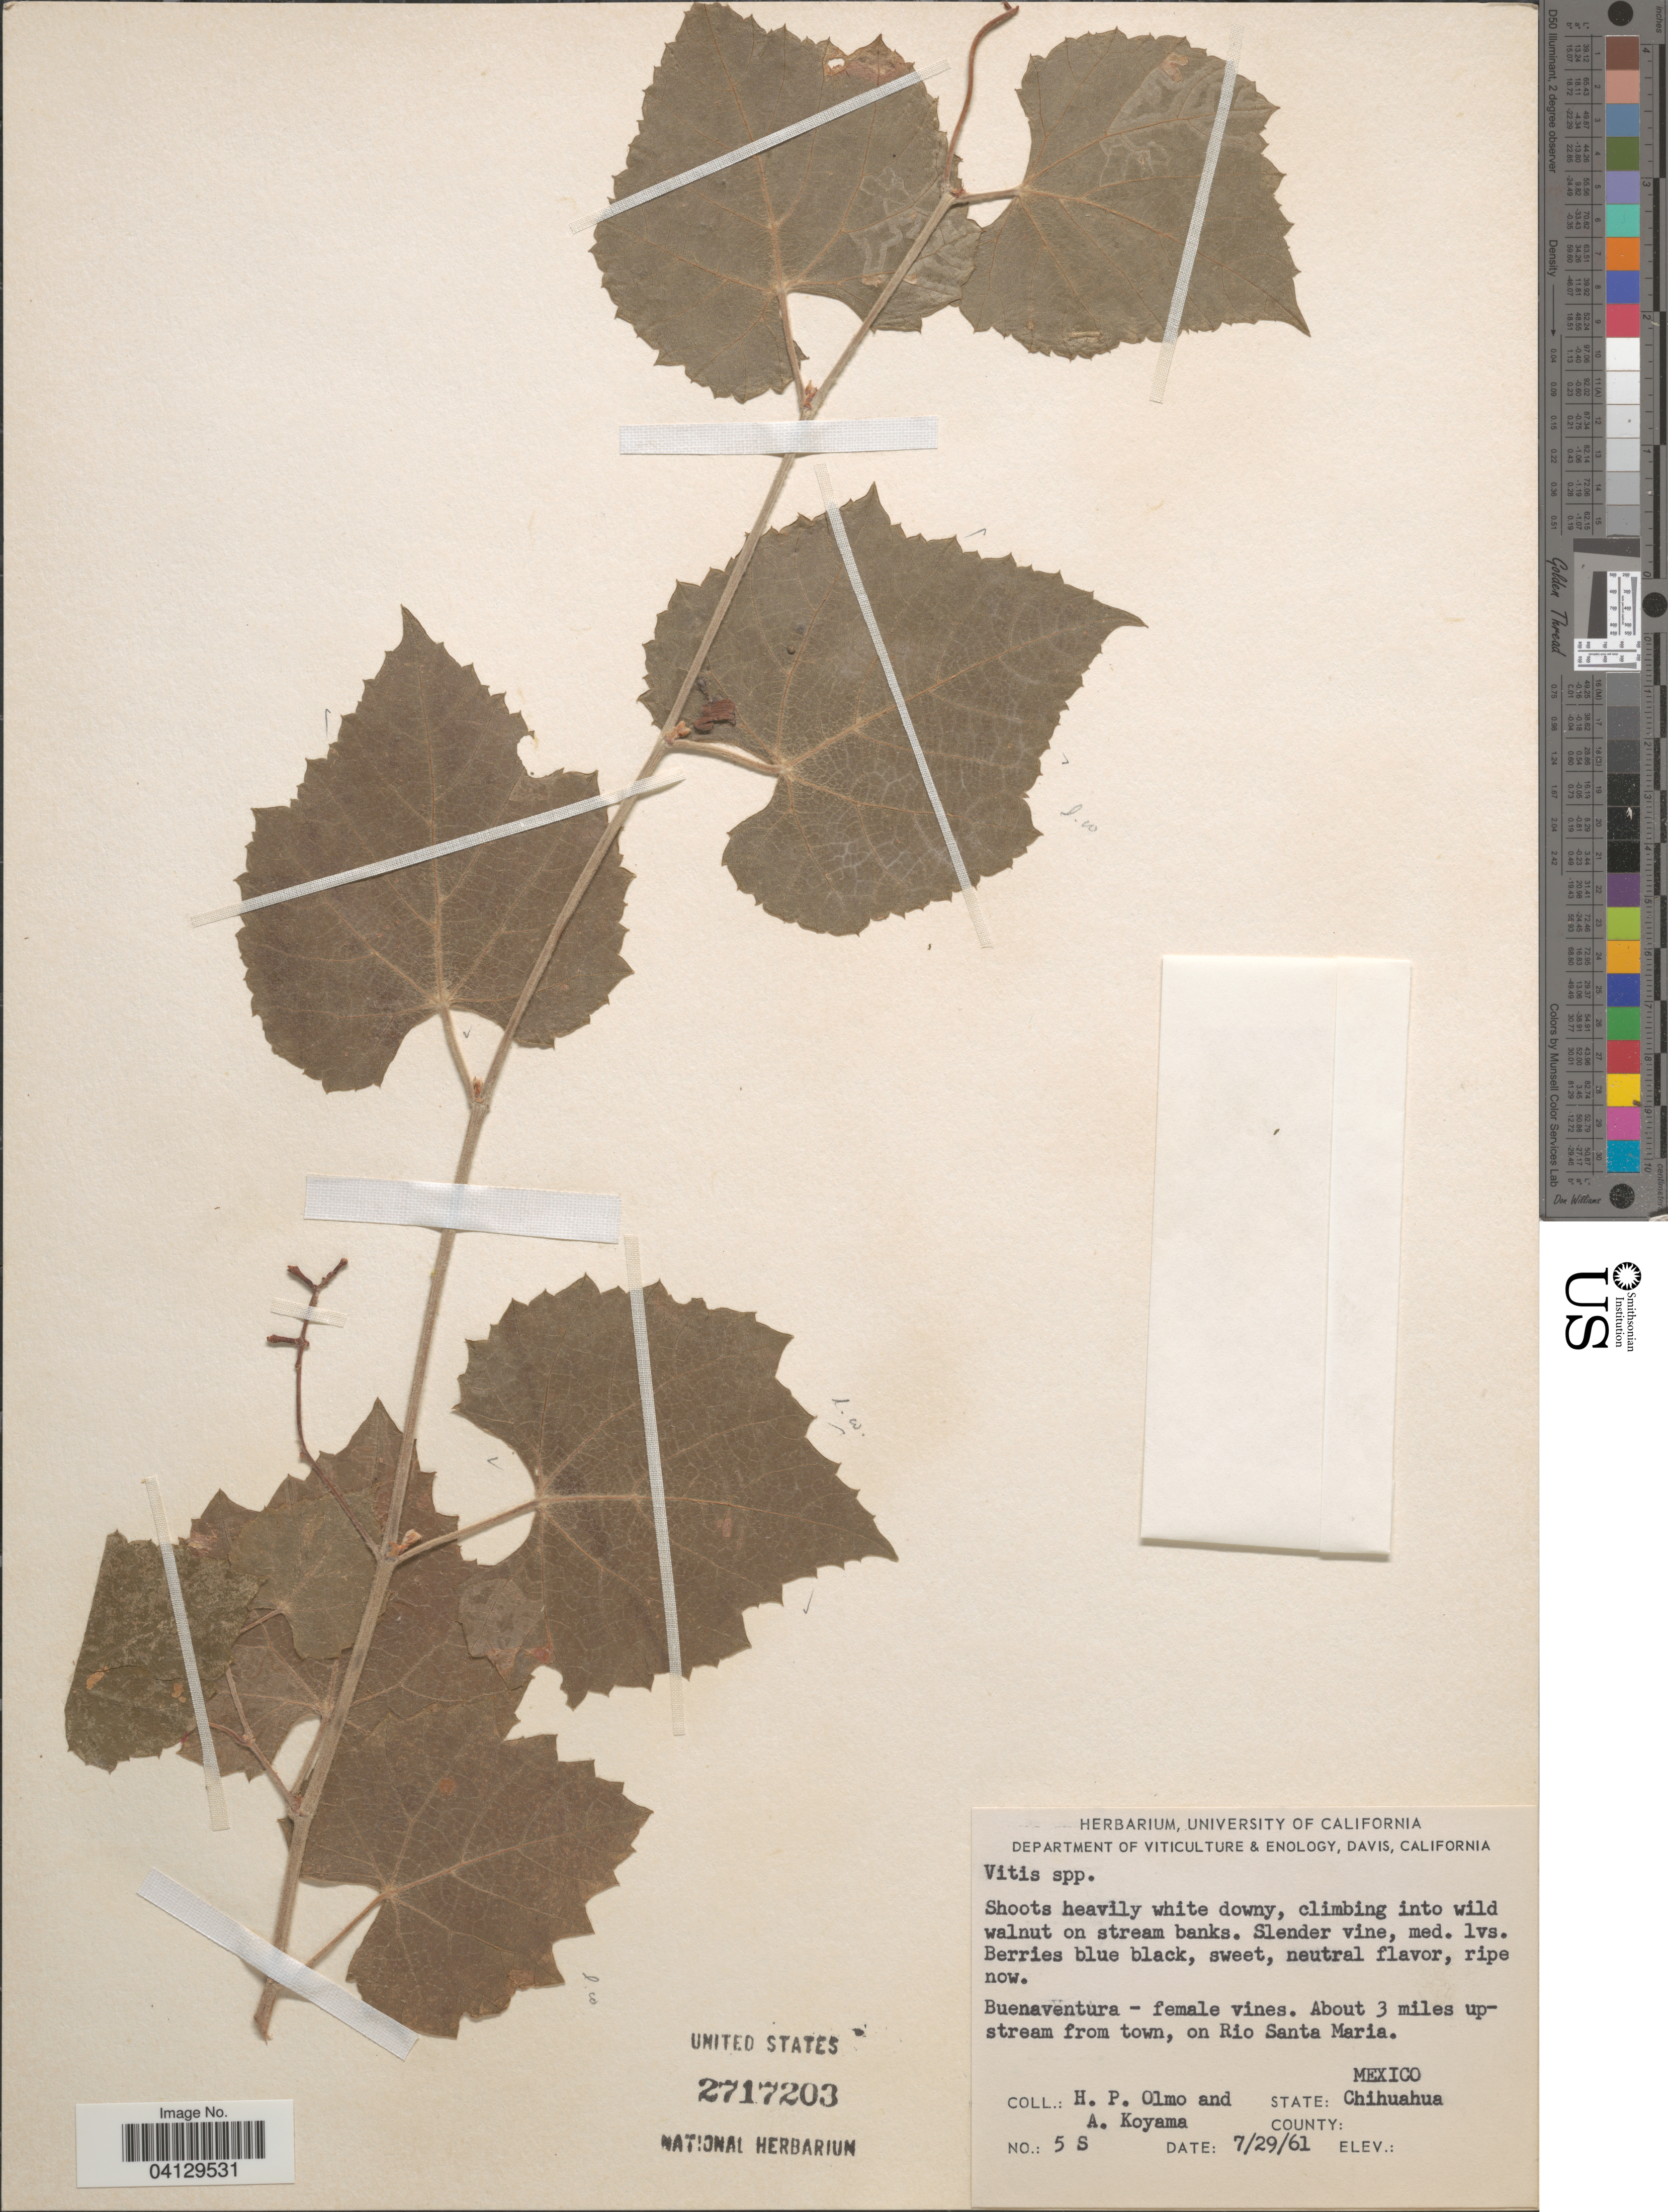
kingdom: Plantae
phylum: Tracheophyta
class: Magnoliopsida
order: Vitales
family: Vitaceae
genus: Vitis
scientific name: Vitis sp.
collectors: H. Olmo & A. Koyama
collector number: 5S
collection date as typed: Transcribed d/m/y: 29/7/61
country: Mexico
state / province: Chihuahua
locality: Buenaventura - female vines. About 3 miles upstream from town, on Rio Santa Maria.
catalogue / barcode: US 2717203